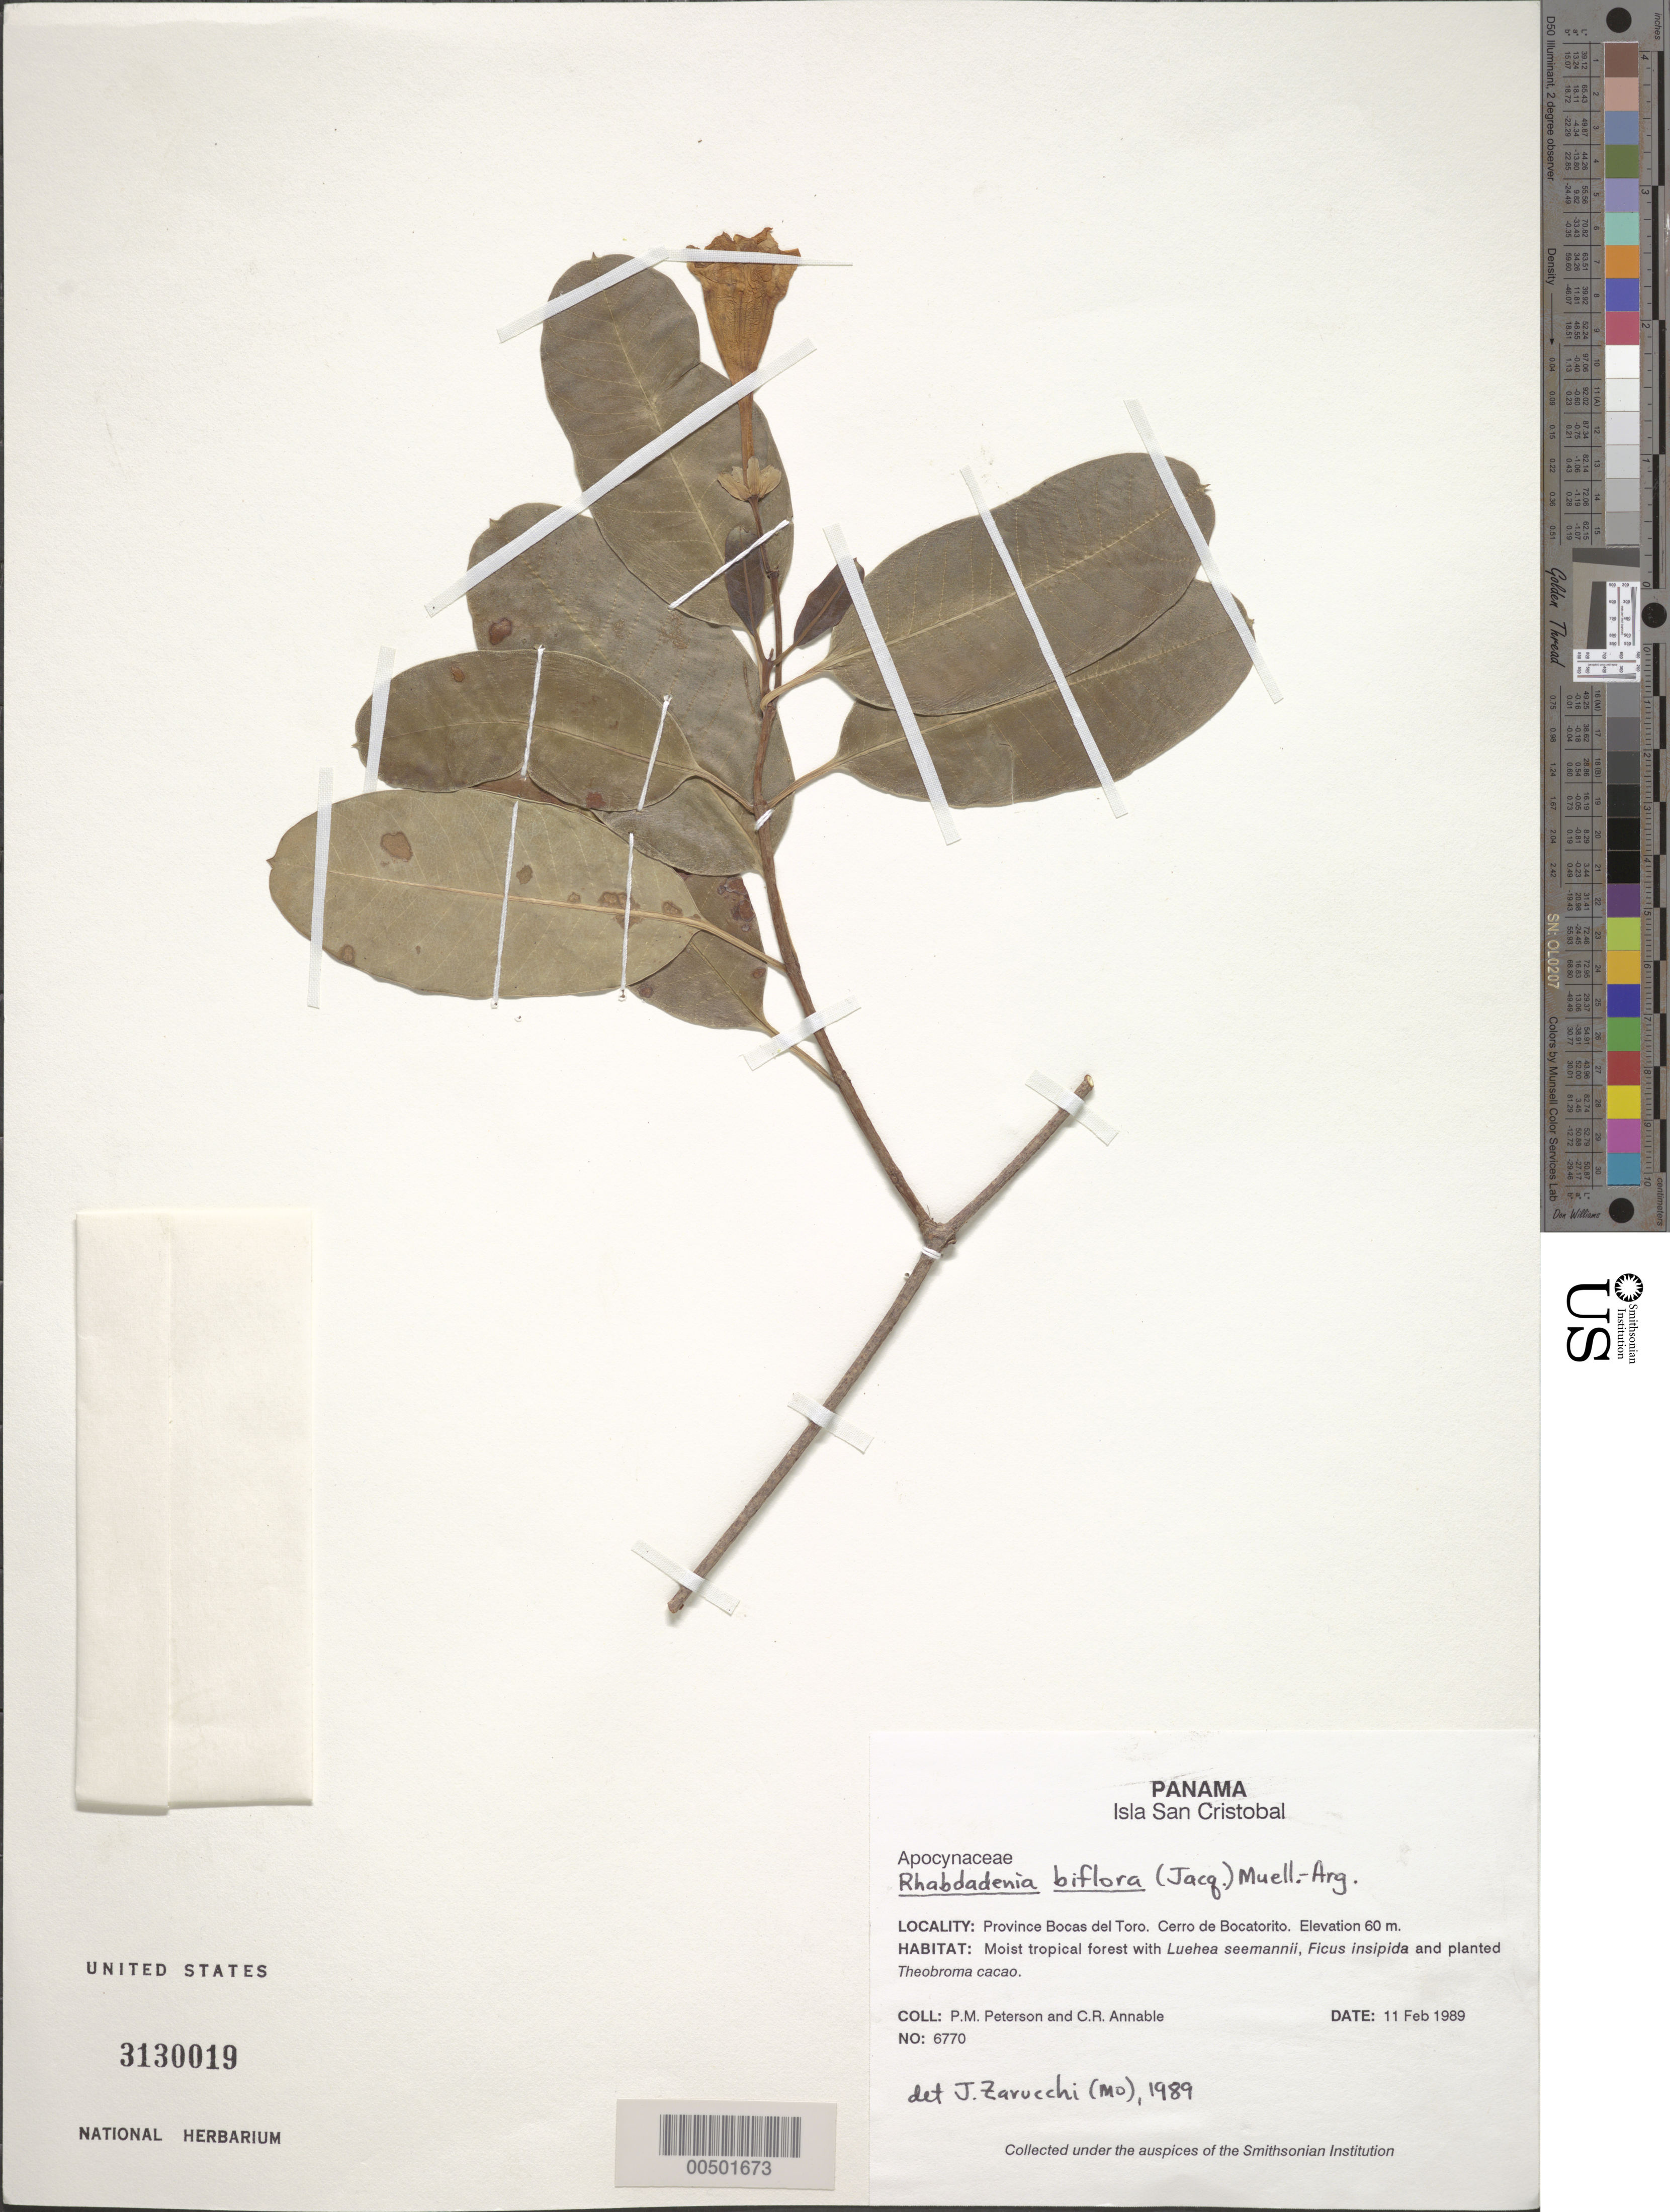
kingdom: Plantae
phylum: Tracheophyta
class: Magnoliopsida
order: Gentianales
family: Apocynaceae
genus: Rhabdadenia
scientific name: Rhabdadenia biflora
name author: (Jacq.) Müll. Arg.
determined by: Zarucchi, J. L.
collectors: P. M. Peterson & C. R. Annable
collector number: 06770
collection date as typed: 11 Feb 1989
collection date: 1989-02-11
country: Panama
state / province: Bocas del Toro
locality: Cerro de BocaTorito.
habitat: Moist tropical forest with Luehea seemannii, Ficus insipida and planted Theobroma cacao.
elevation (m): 60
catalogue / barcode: US 3130019